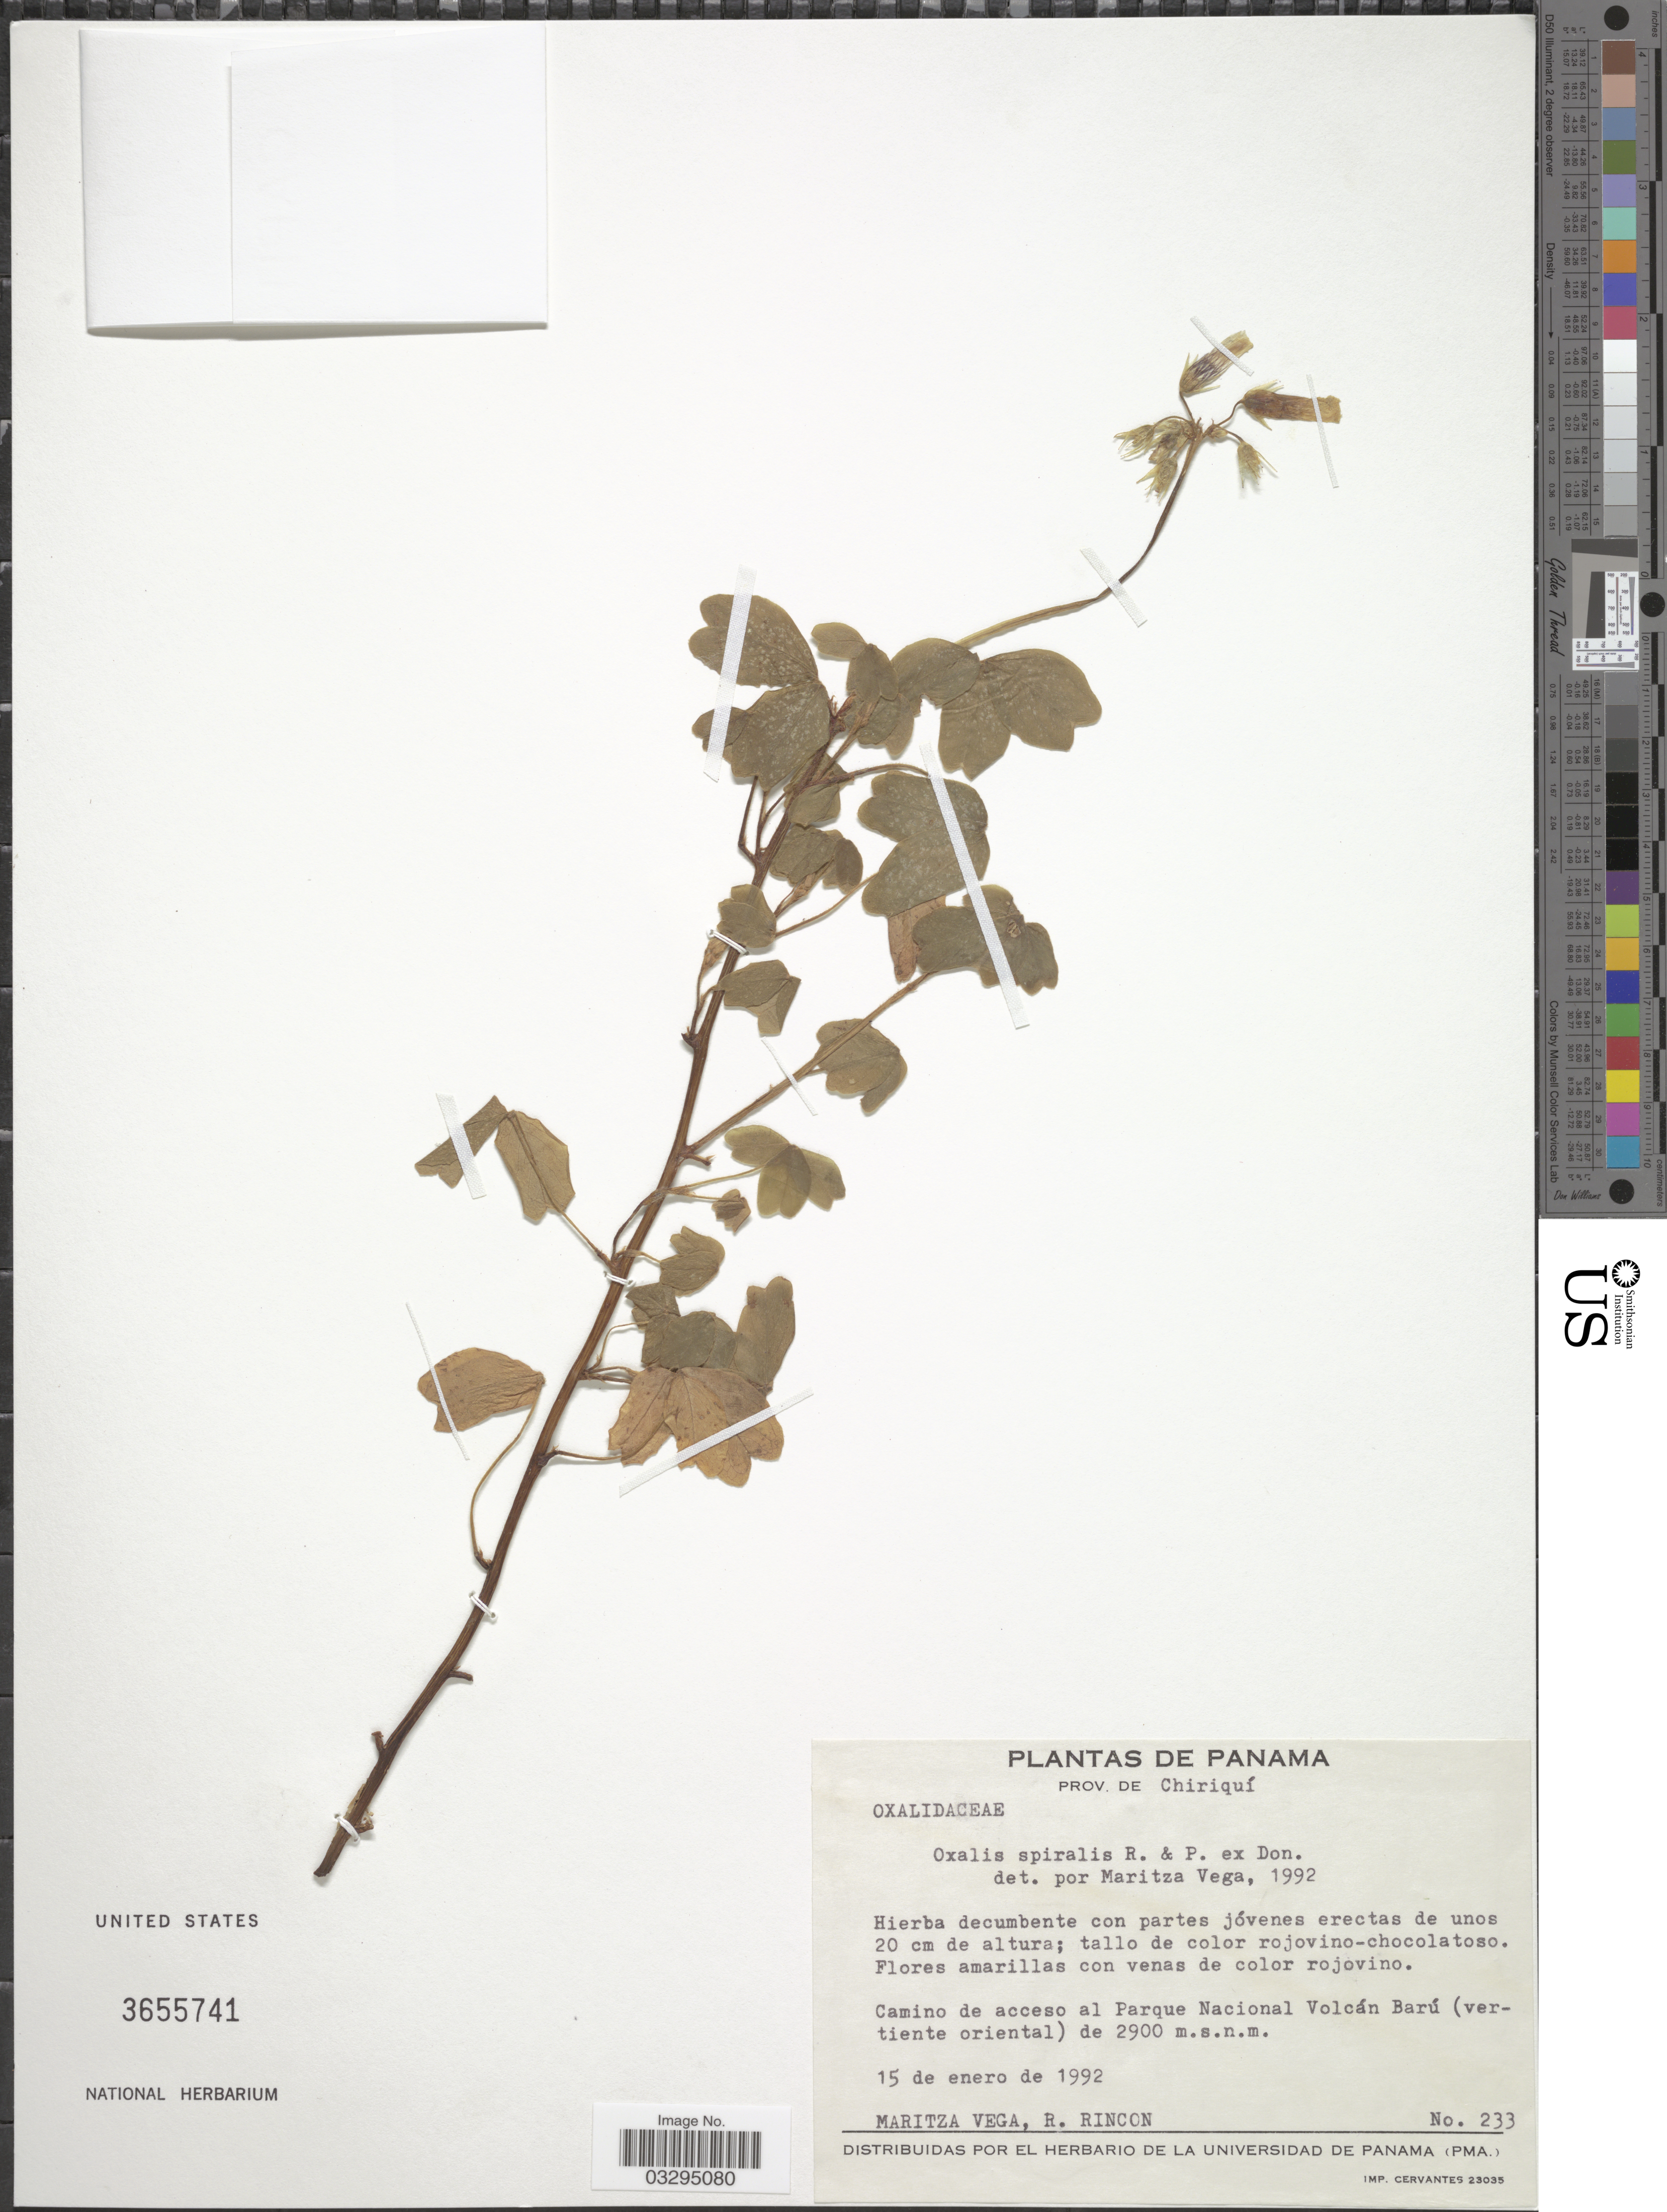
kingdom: Plantae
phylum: Tracheophyta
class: Magnoliopsida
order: Oxalidales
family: Oxalidaceae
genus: Oxalis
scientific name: Oxalis spiralis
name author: Ruiz & Pav. ex G. Don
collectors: M. Vega & R. Rincon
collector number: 233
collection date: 1992-01-15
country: Panama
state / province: Chiriqui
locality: Prov. de Chiriquí. Camino de acceso al Parque Nacional Volcán Barú (vertiente oriental).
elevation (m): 2900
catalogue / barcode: US 3655741